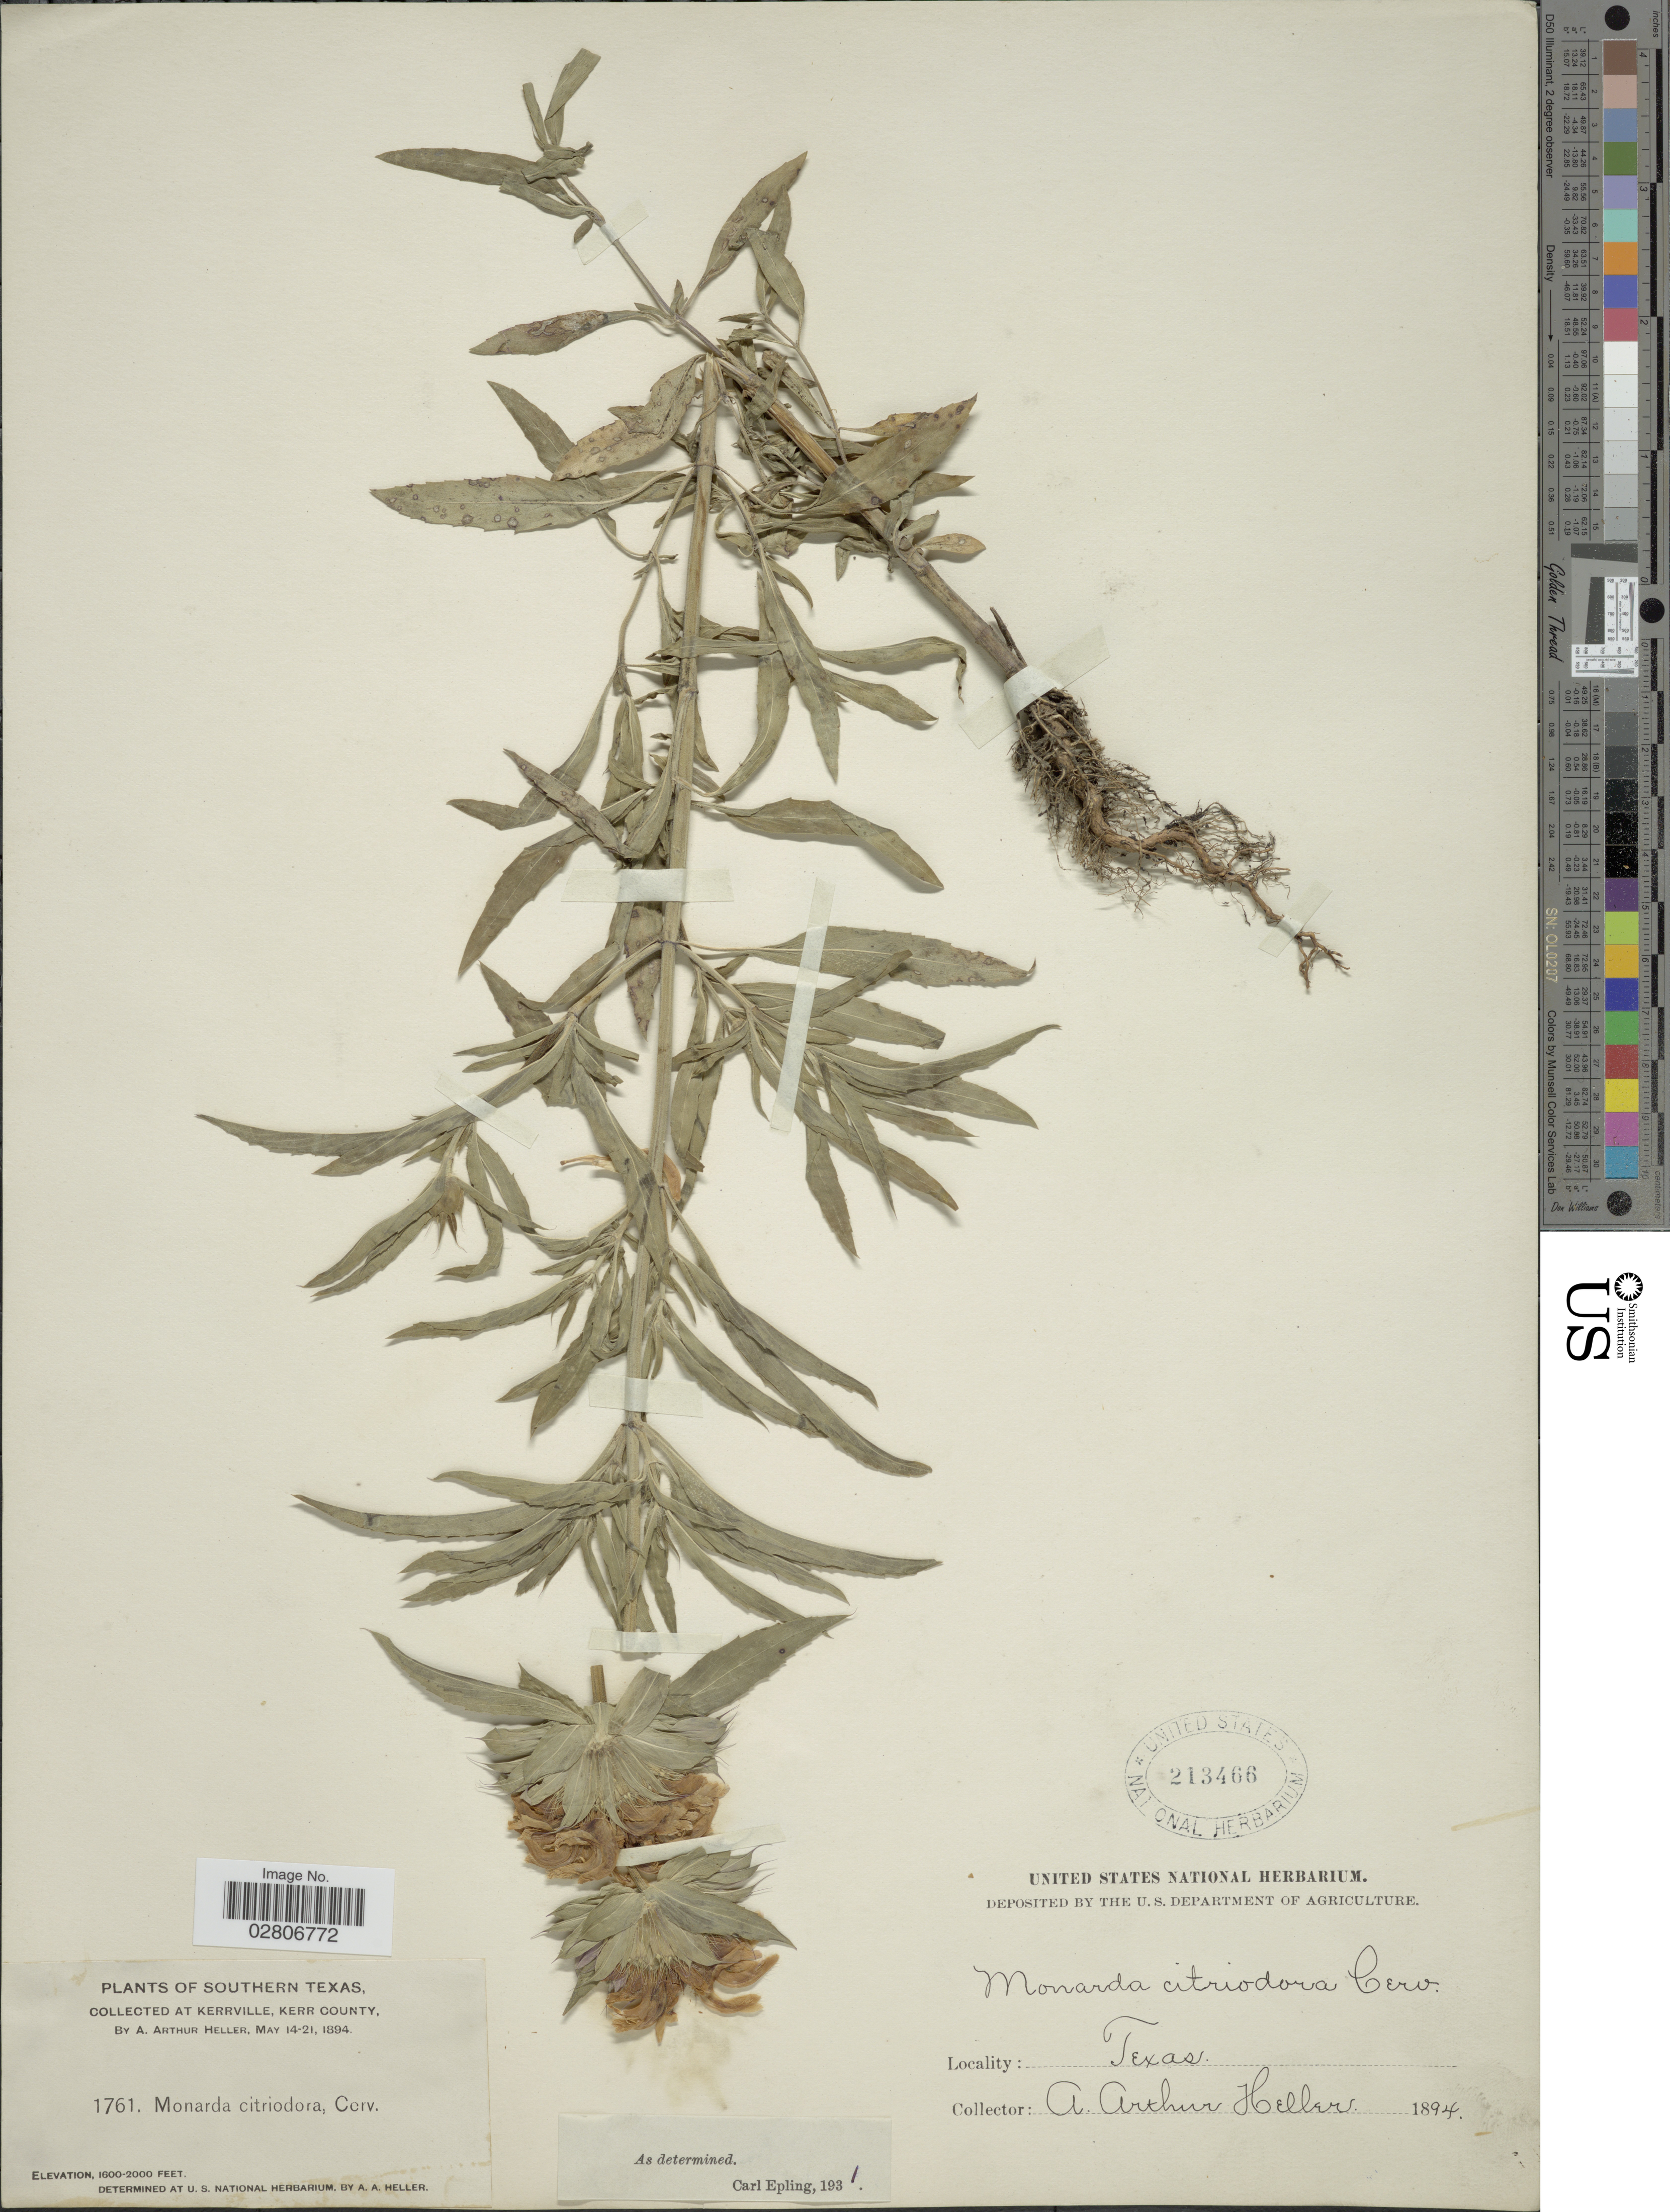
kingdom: Plantae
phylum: Tracheophyta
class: Magnoliopsida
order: Lamiales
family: Lamiaceae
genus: Monarda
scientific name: Monarda citriodora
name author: Cerv. ex Lag.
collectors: A. A. Heller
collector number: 1761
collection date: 1894-05-14/1894-05-21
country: United States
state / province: Texas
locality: Southern Texas. Kerrville, Kerr County.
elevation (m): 488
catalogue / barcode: US 213466